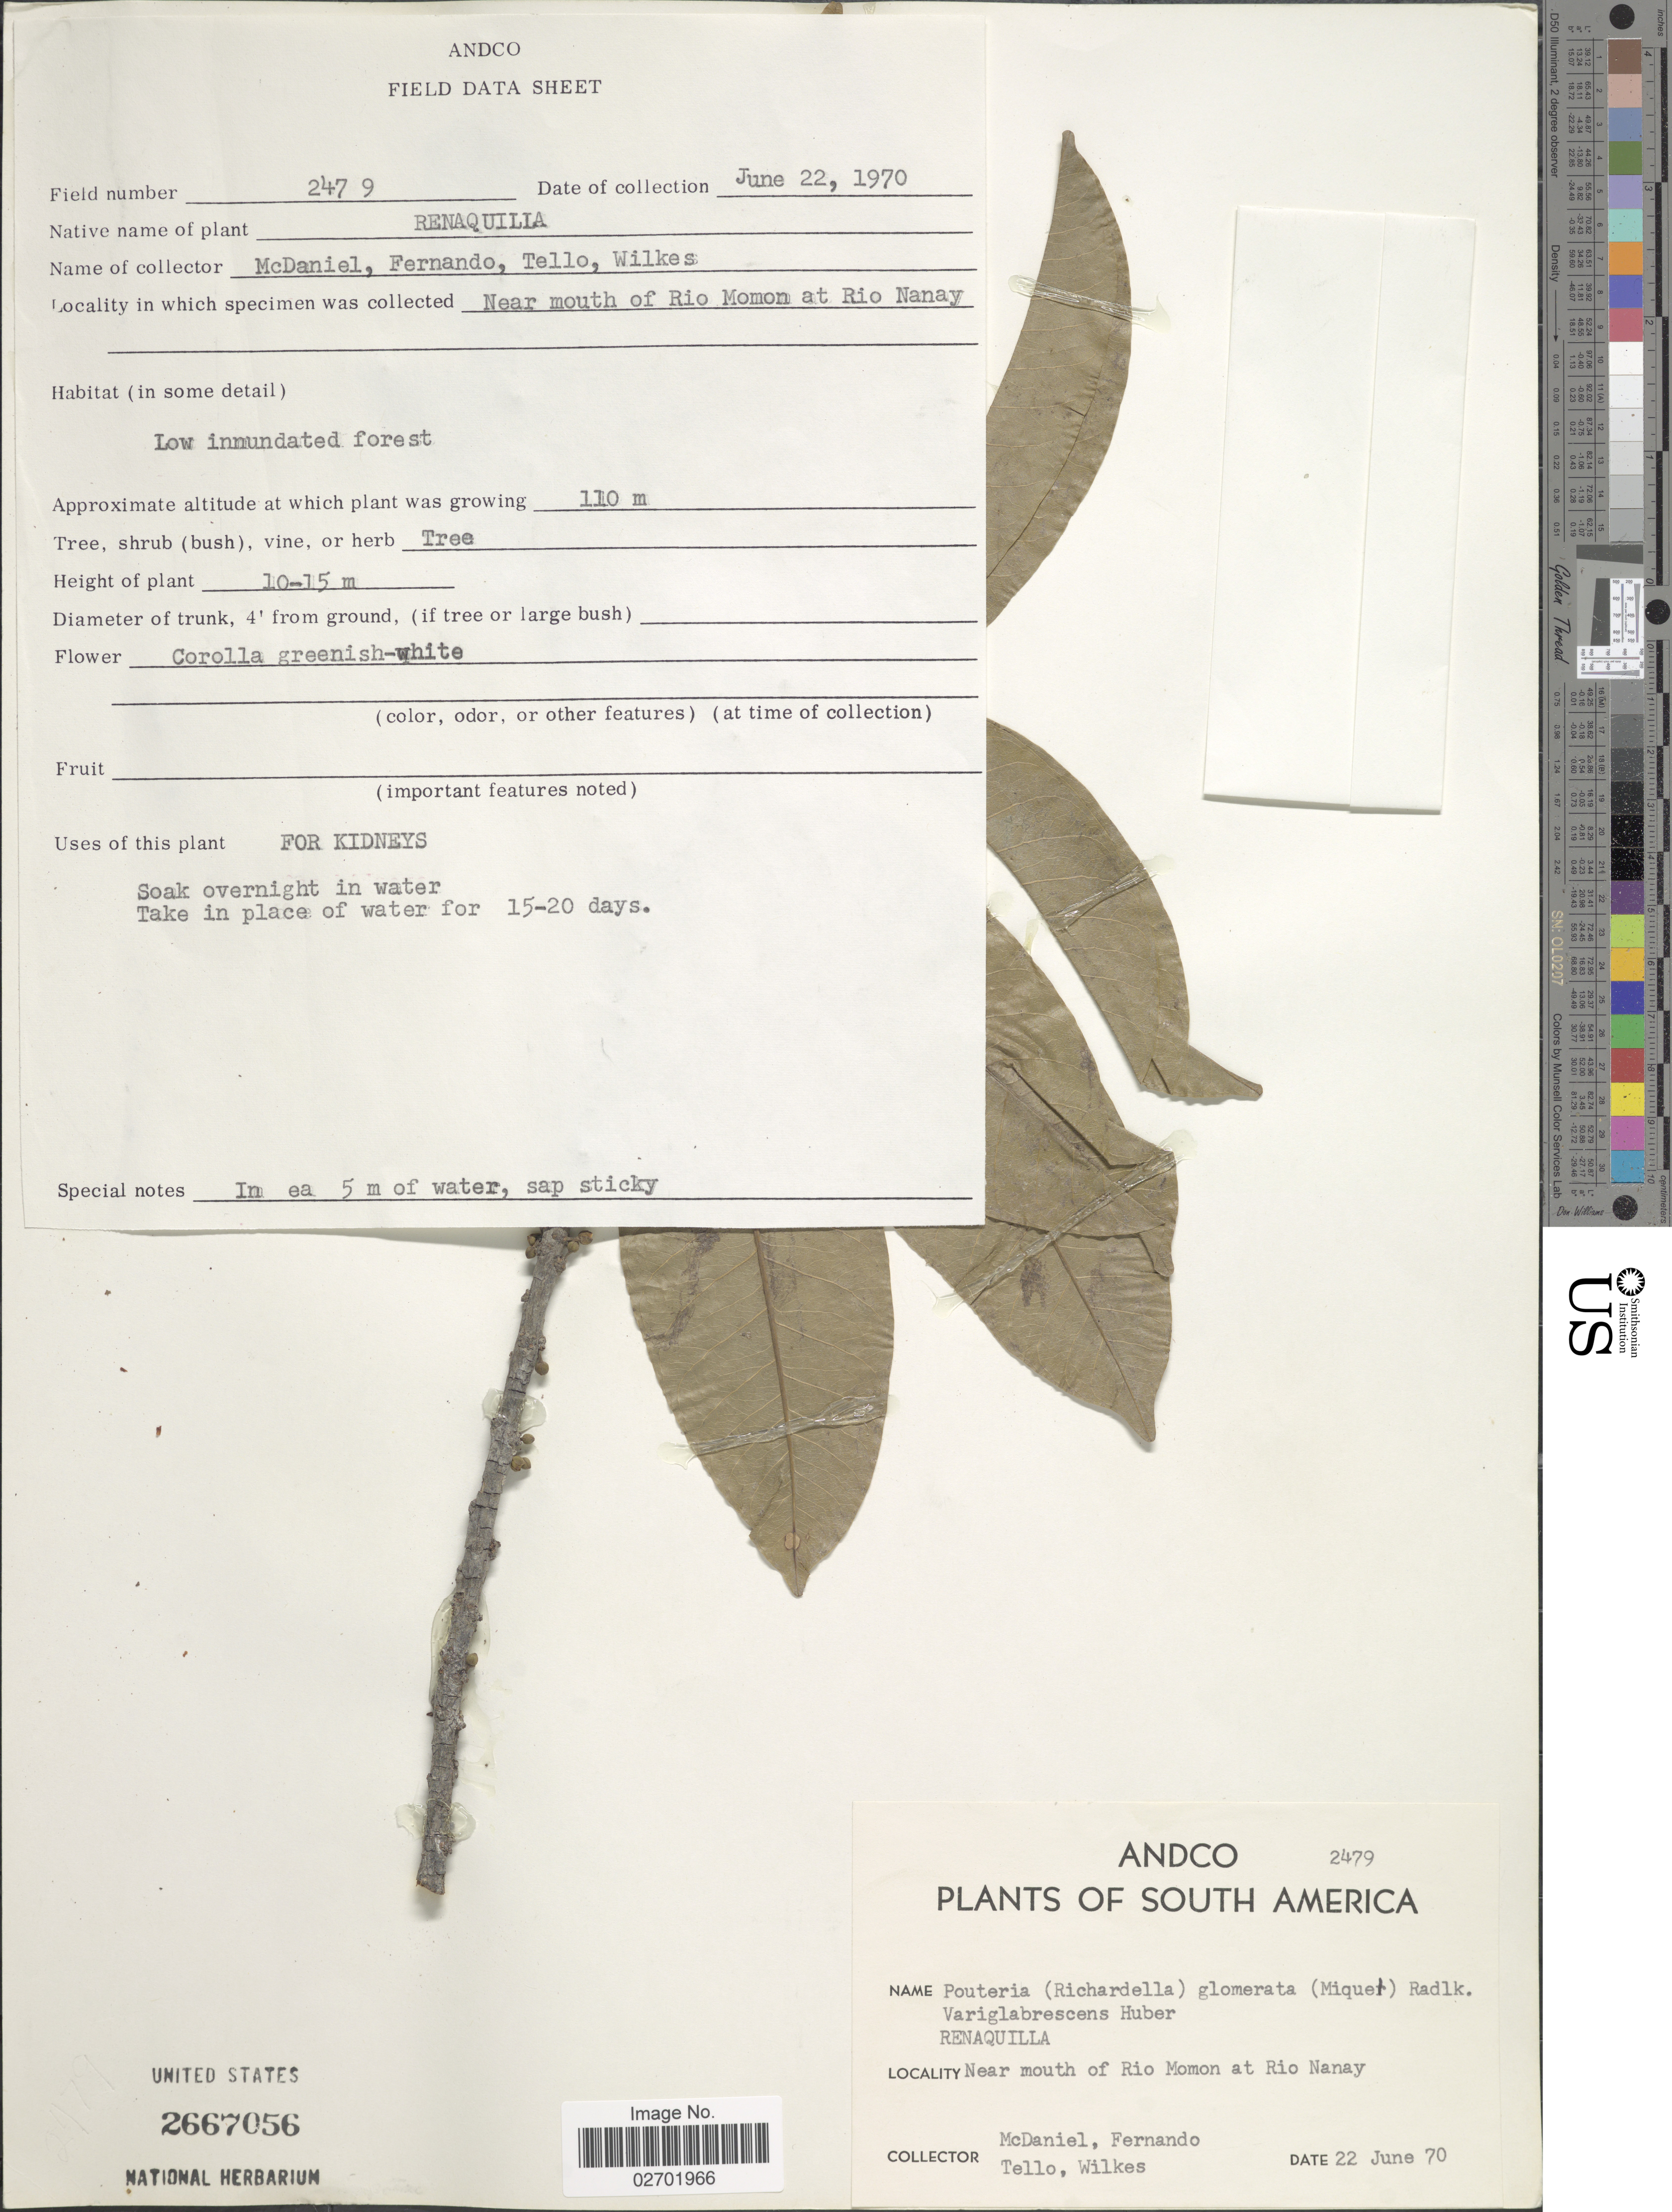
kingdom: Plantae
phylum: Tracheophyta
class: Magnoliopsida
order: Ericales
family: Sapotaceae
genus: Pouteria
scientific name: Pouteria glomerata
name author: (Miq.) Radlk.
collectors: -- McDaniel, -- Fernando, -. Tello & Wilkes Explor. Exped.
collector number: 2479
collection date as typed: Transcribed d/m/y: 22/6/70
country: Peru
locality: South America, Near mouth of Rio Momon at Rio Nanay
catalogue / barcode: US 2667056